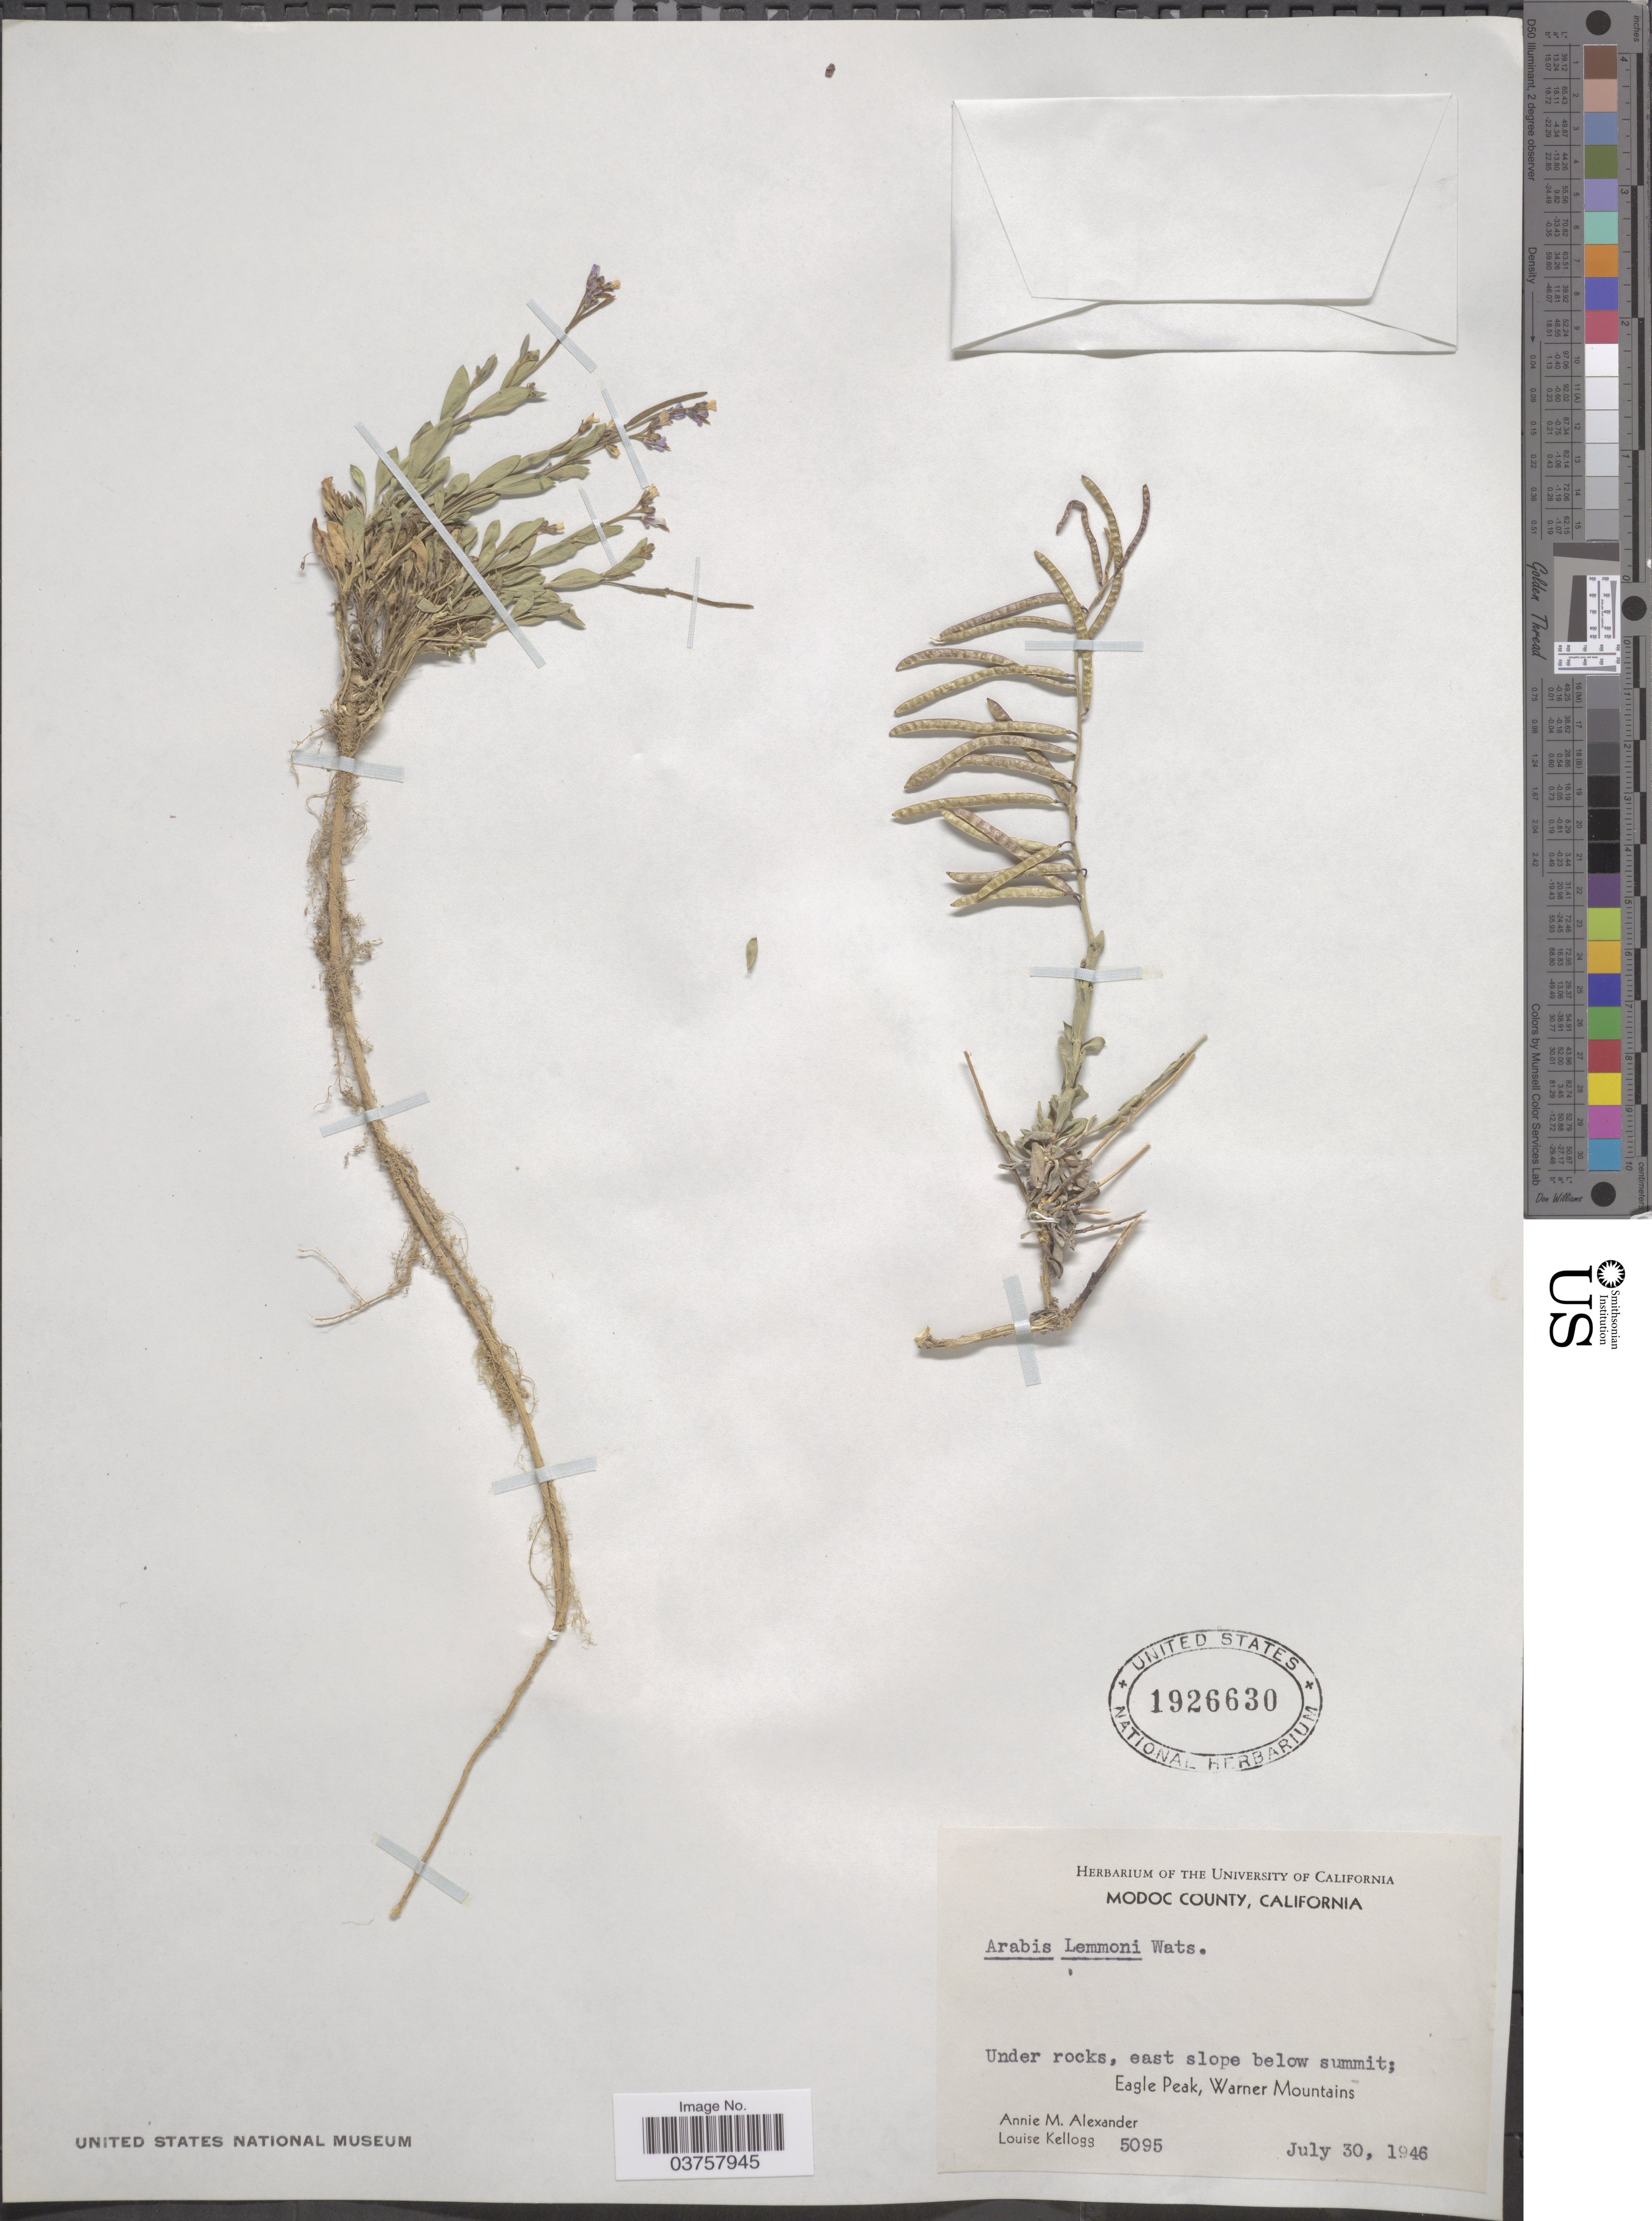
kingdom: Plantae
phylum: Tracheophyta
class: Magnoliopsida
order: Brassicales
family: Brassicaceae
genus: Arabis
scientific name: Arabis lemmonii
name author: S. Watson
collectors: A. M. Alexander & L. Kellogg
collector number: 5095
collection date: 1946-07-30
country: United States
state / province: California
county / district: Modoc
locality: Modoc County. East slope below summit; Eagle Peak, Warner Mountains.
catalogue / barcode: US 1926630